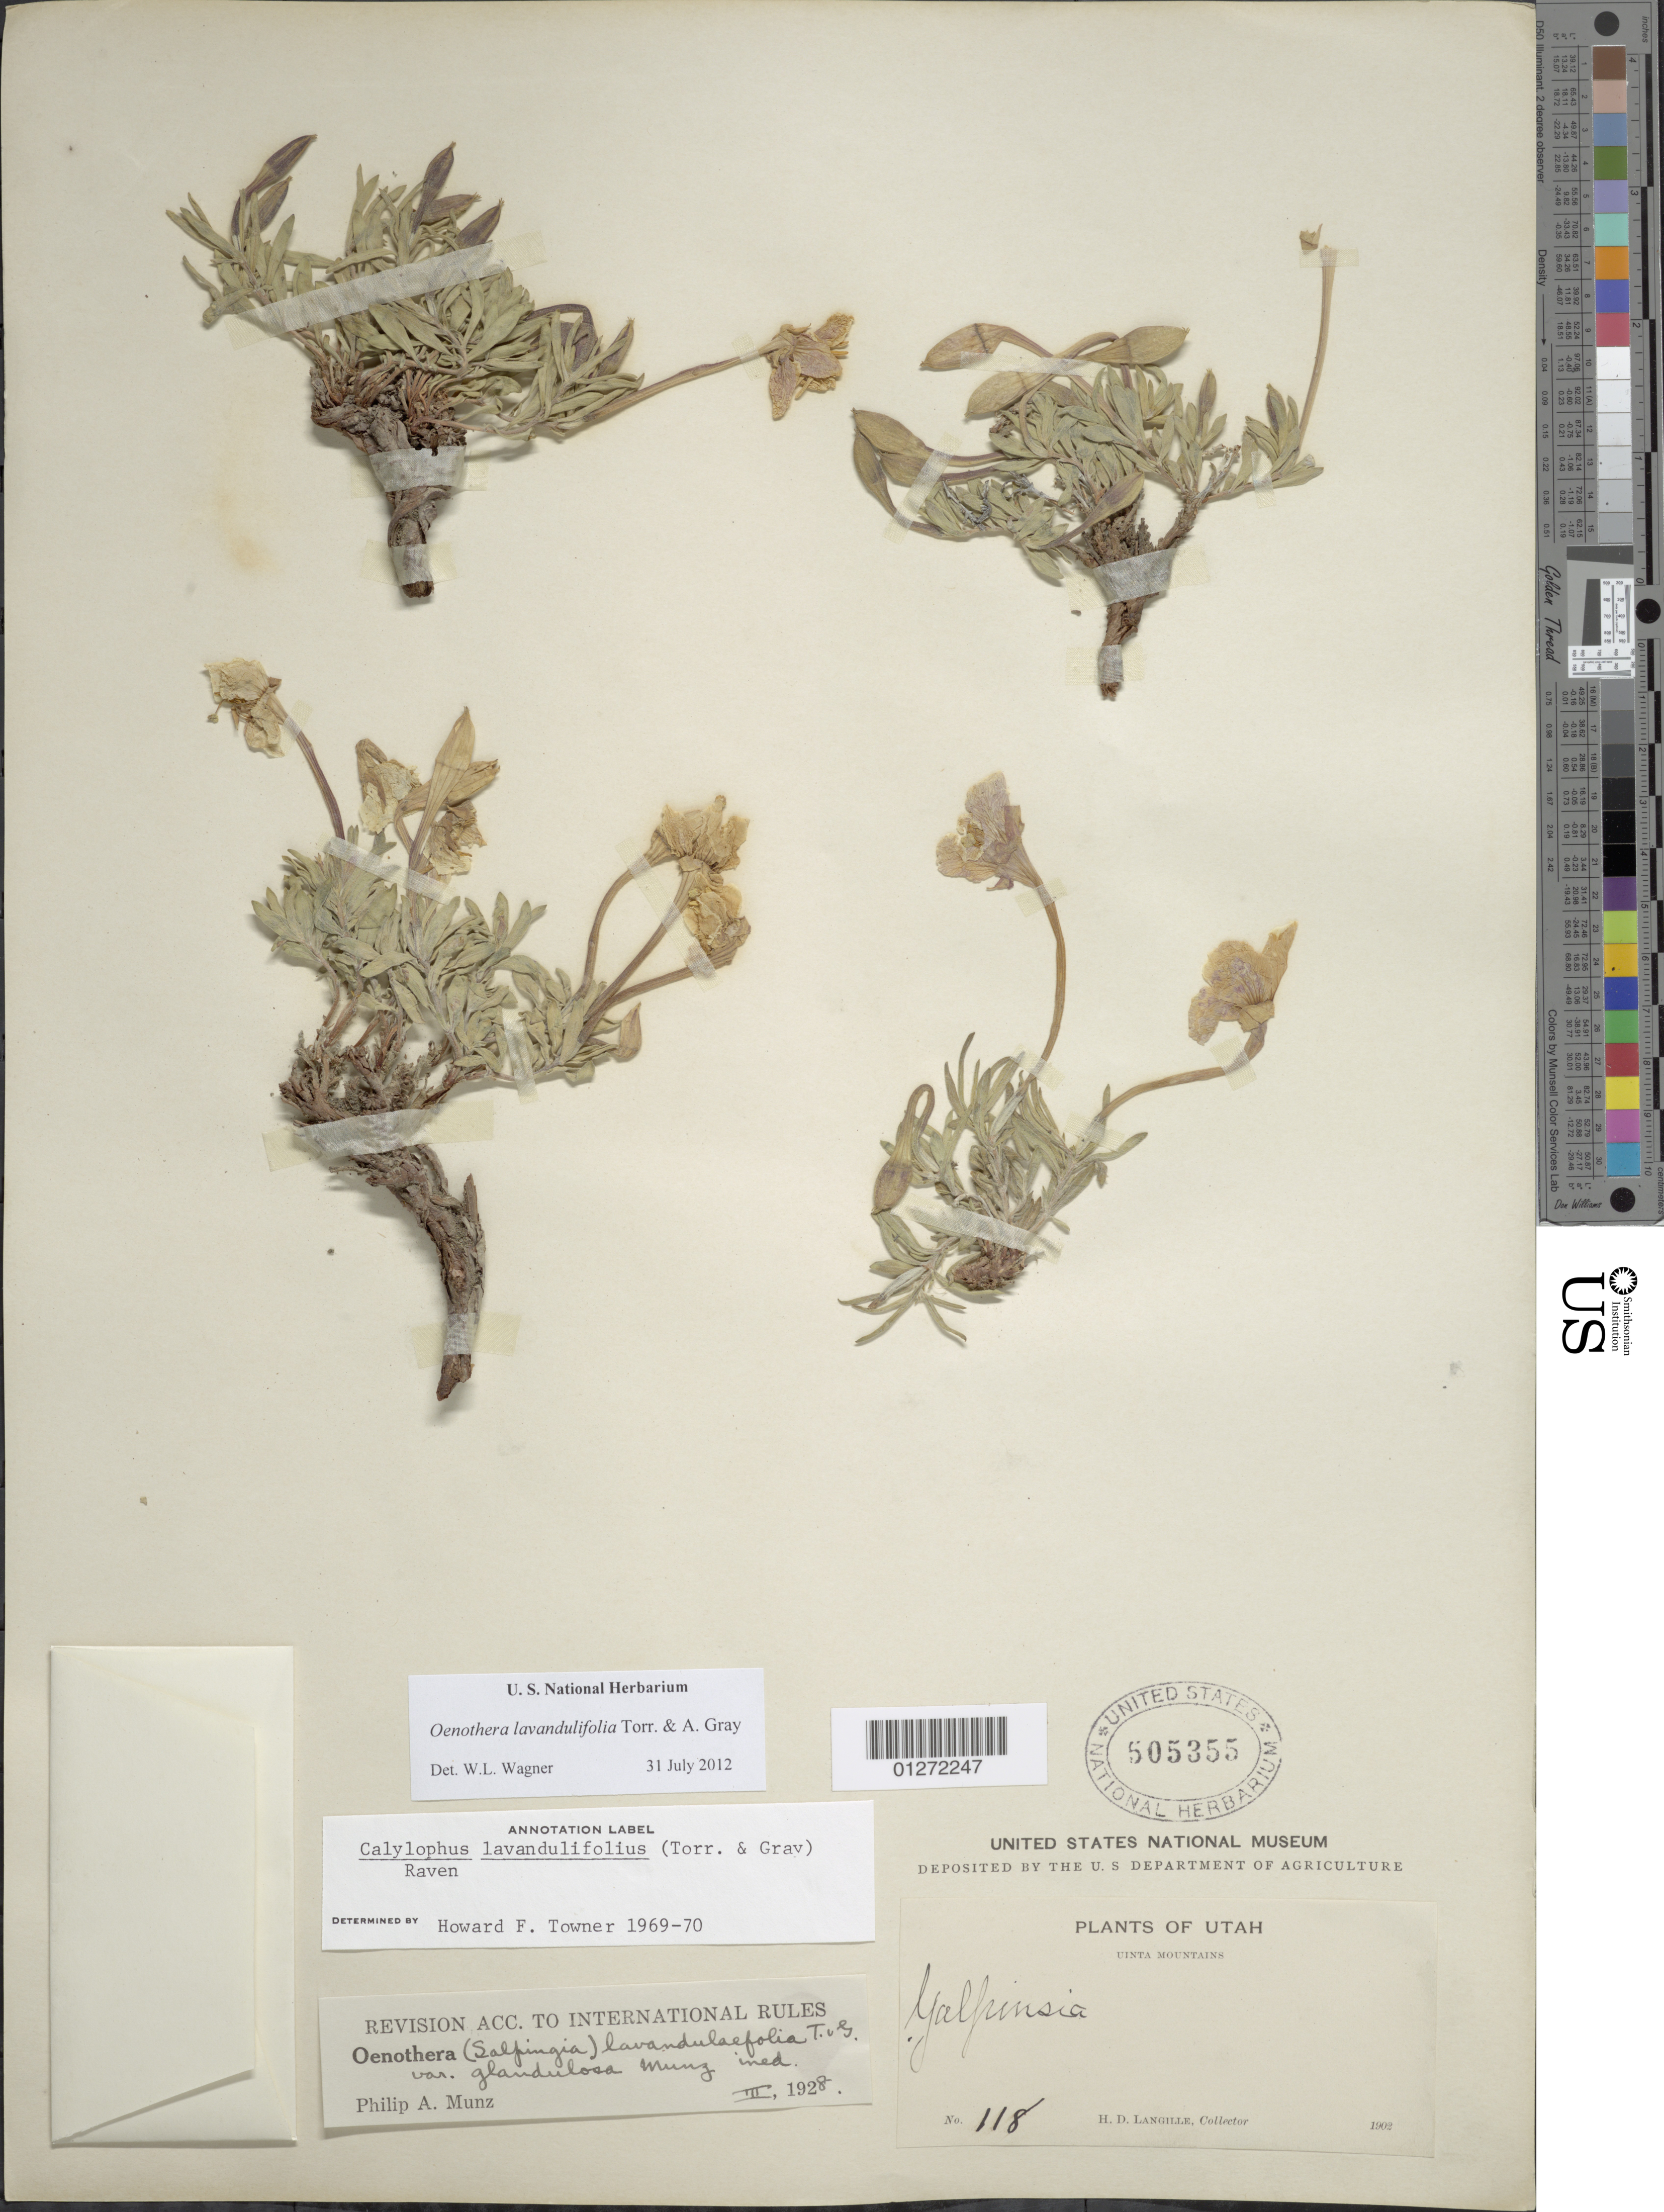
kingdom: Plantae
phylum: Tracheophyta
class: Magnoliopsida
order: Myrtales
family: Onagraceae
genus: Oenothera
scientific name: Oenothera lavandulifolia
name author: Torr. & A. Gray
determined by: Wagner, W. L., (BOT), Smithsonian Institution - National Museum of Natural History (UNITED STATES)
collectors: H. Langille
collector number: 118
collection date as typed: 1902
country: United States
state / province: Utah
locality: Uinta Mts.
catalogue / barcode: US 505355